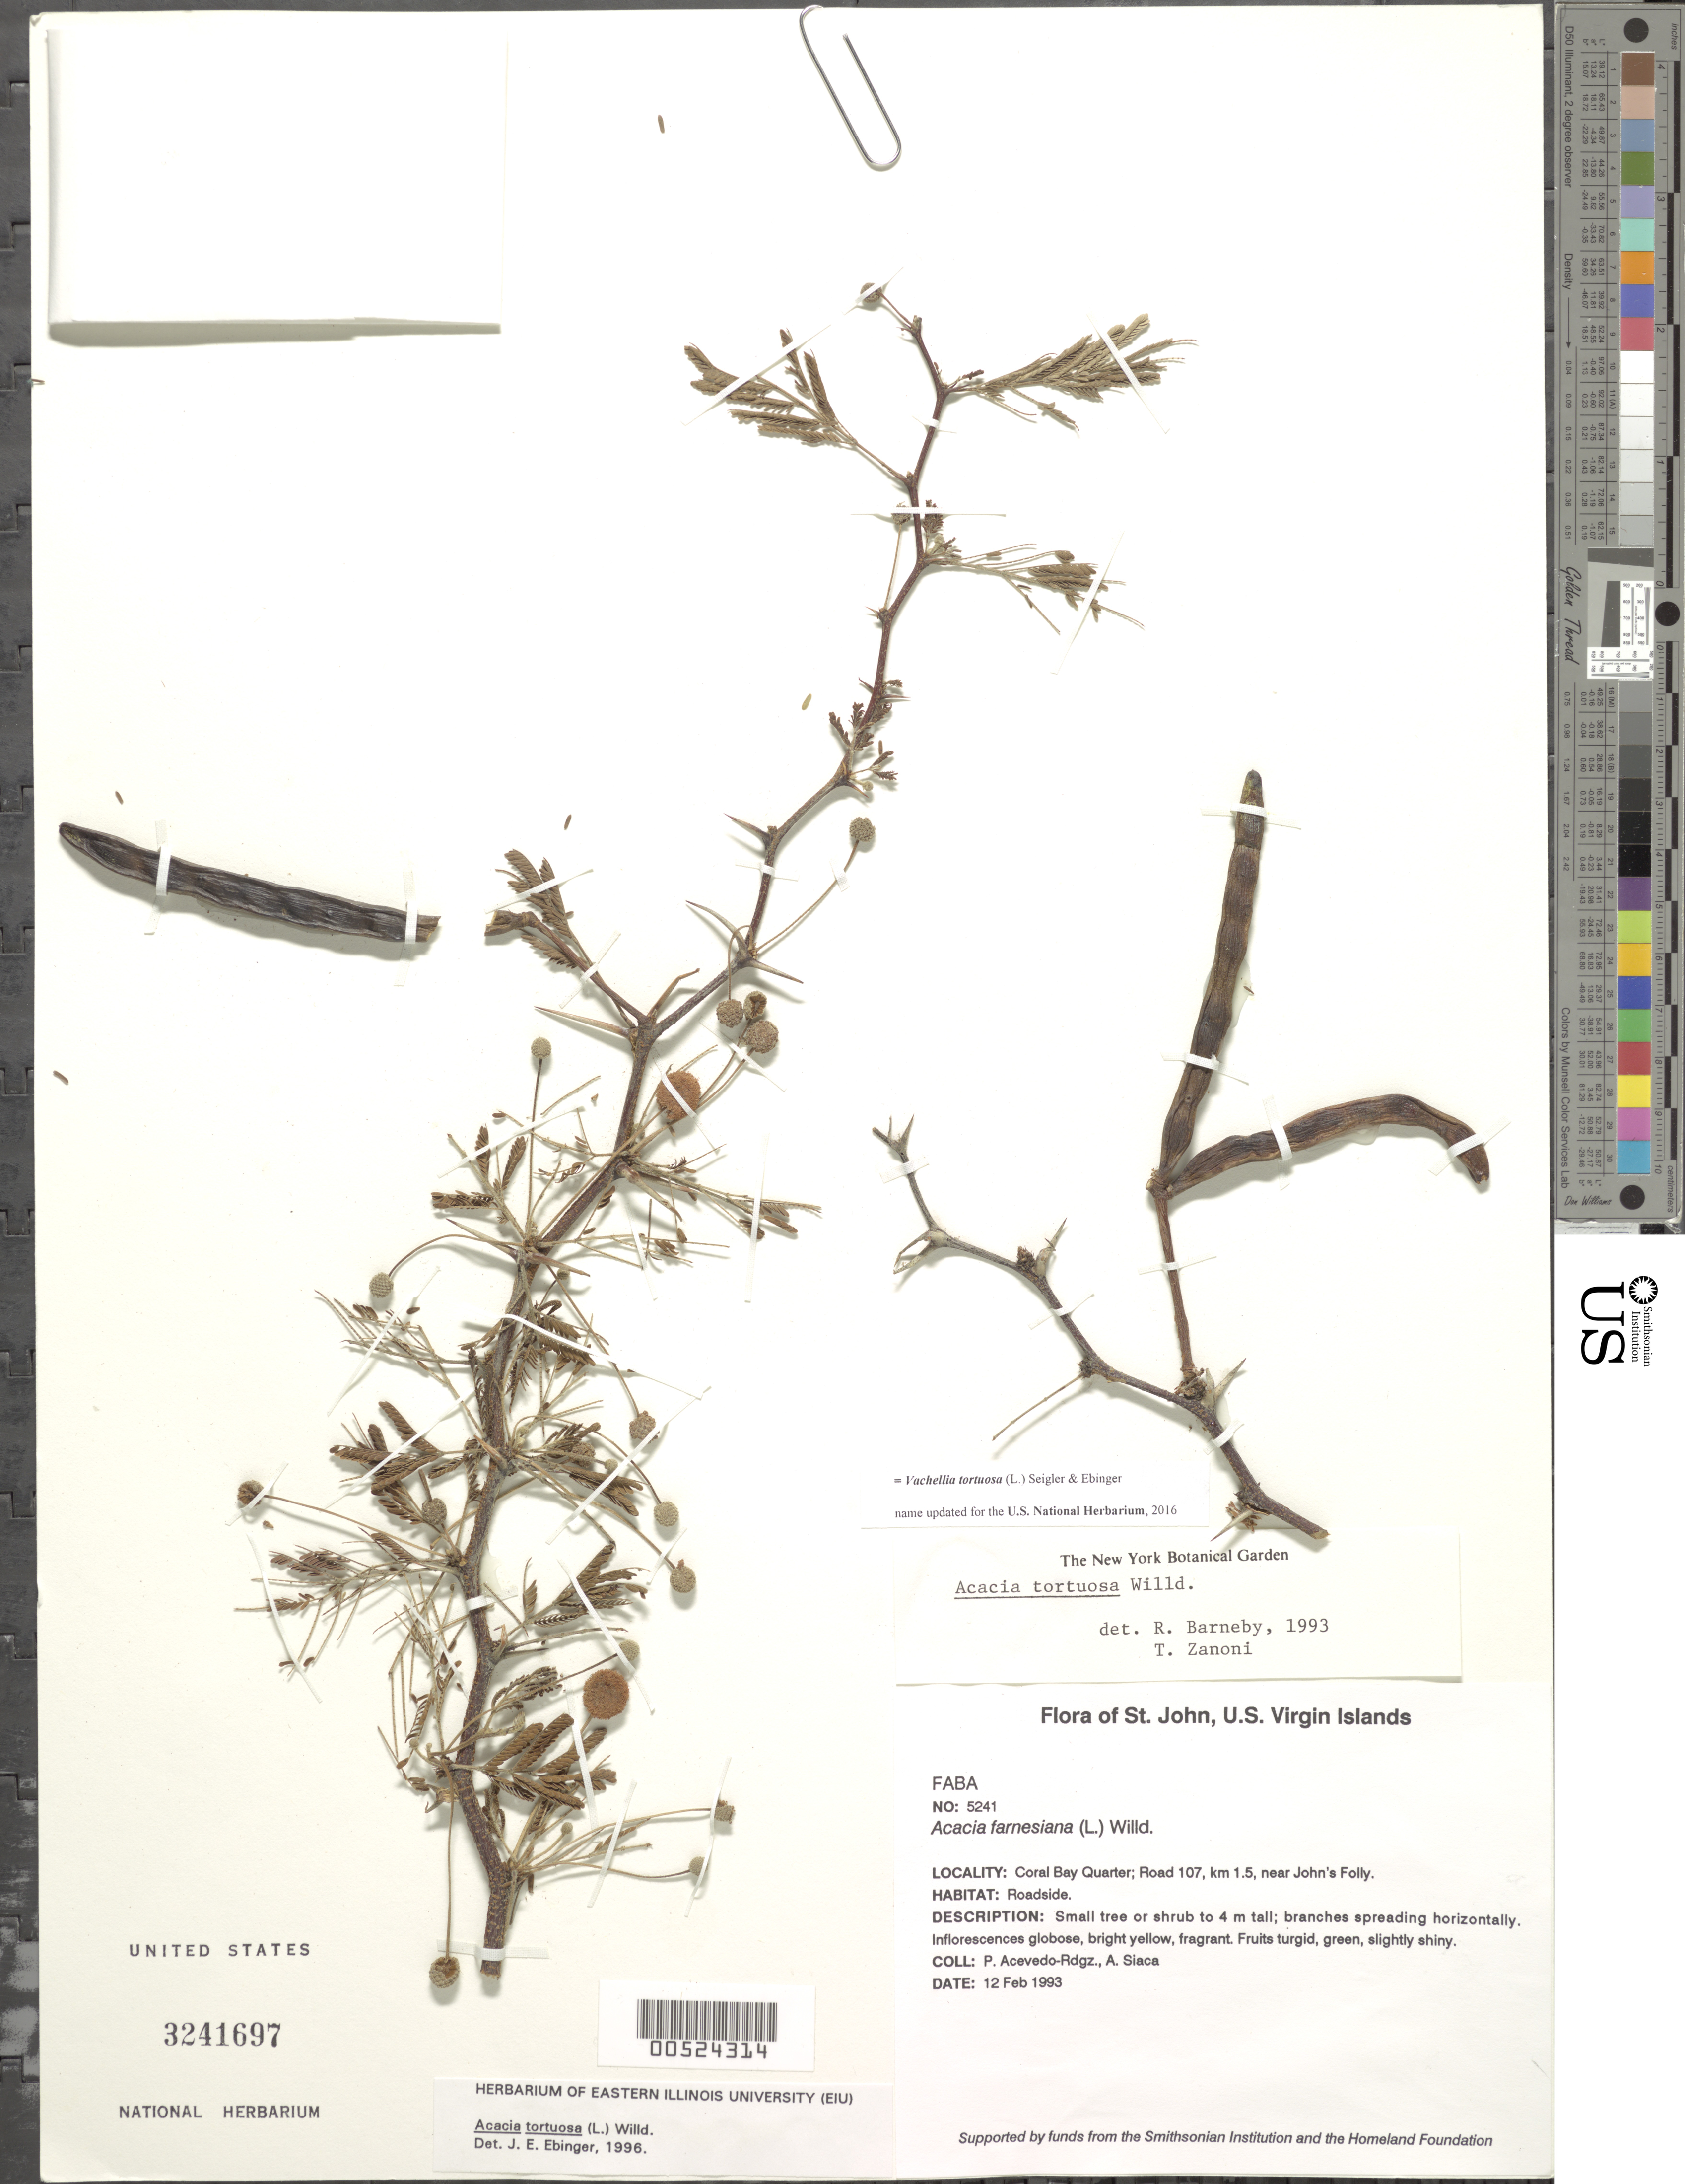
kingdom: Plantae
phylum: Tracheophyta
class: Magnoliopsida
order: Fabales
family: Fabaceae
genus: Vachellia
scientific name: Vachellia tortuosa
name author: (L.) Seigler & Ebinger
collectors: P. Acevedo-Rodr. & A. Siaca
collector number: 5241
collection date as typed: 12 Feb 1993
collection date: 1993-02-12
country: U.S. Virgin Islands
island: St. John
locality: Coral Bay Quarter; Road 107, km 1.5, near John's Folly.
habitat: Roadside.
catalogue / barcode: US 3241697